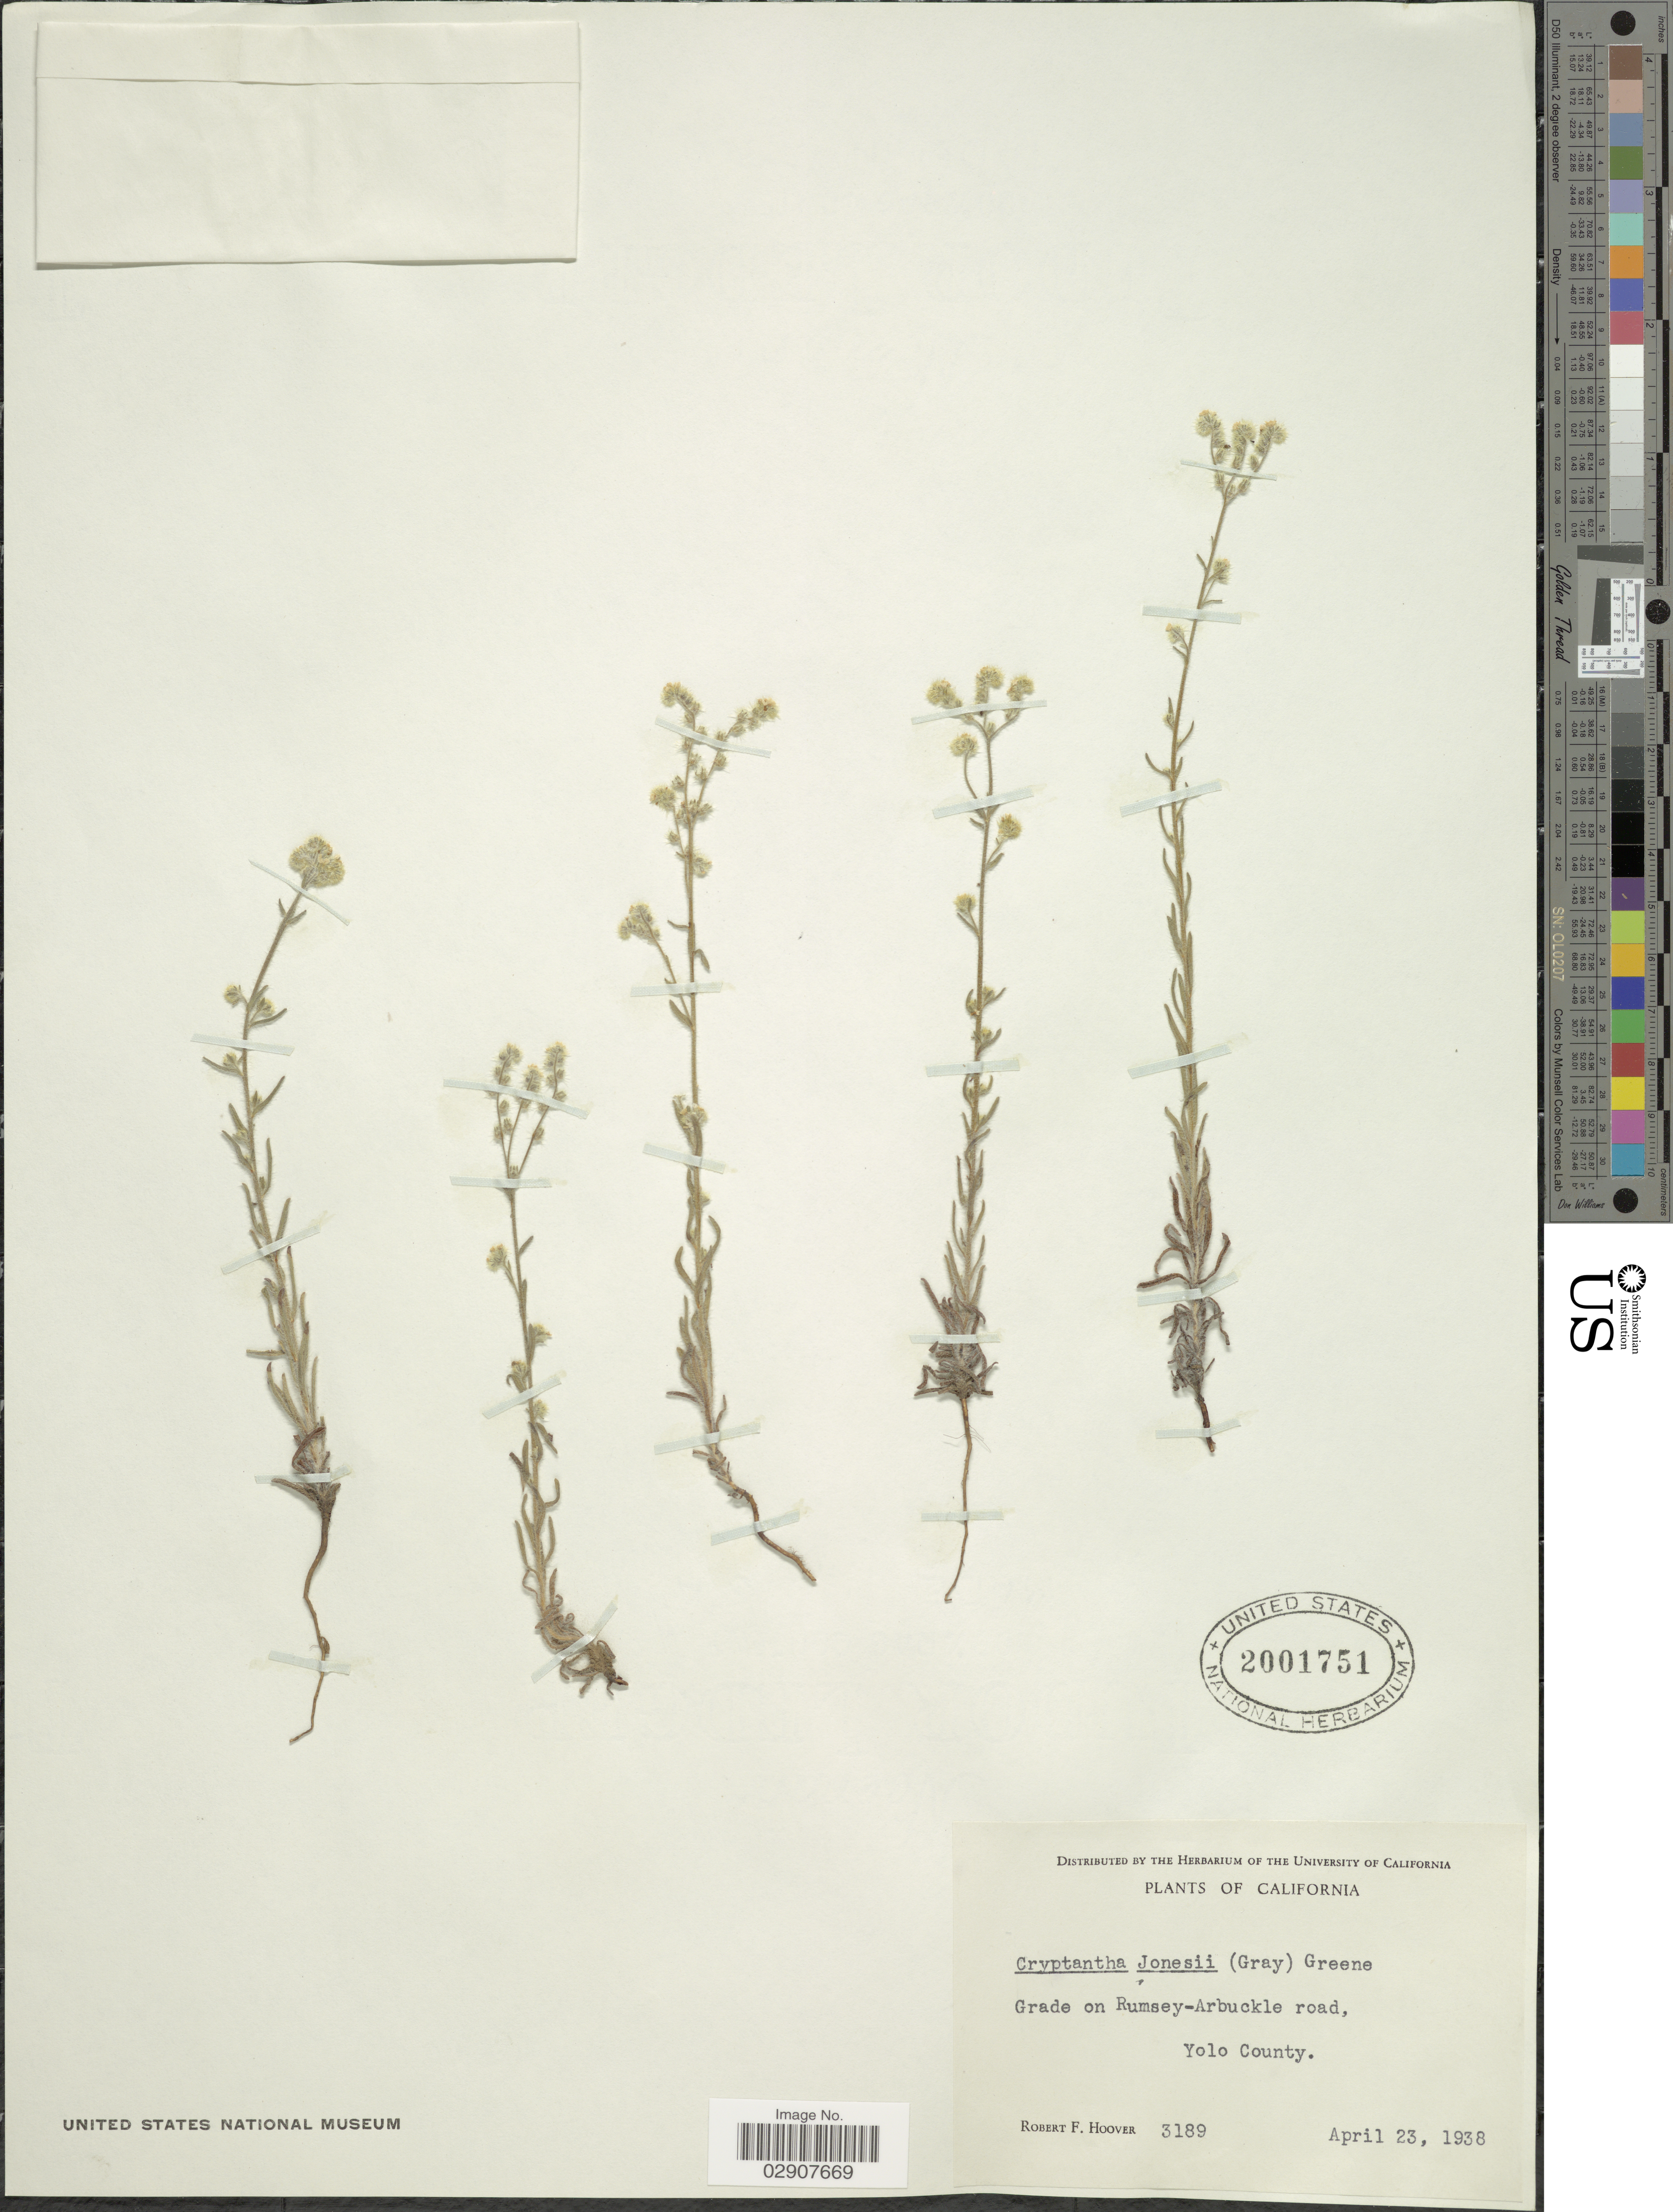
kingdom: Plantae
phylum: Tracheophyta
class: Magnoliopsida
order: Boraginales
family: Boraginaceae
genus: Cryptantha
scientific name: Cryptantha jonesii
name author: (A. Gray) S.W. Greene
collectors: R. F. Hoover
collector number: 3189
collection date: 1938-04-23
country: United States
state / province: California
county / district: Yolo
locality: Grade on Rumsey-Arbuckle road, Yolo County.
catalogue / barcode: US 2001751